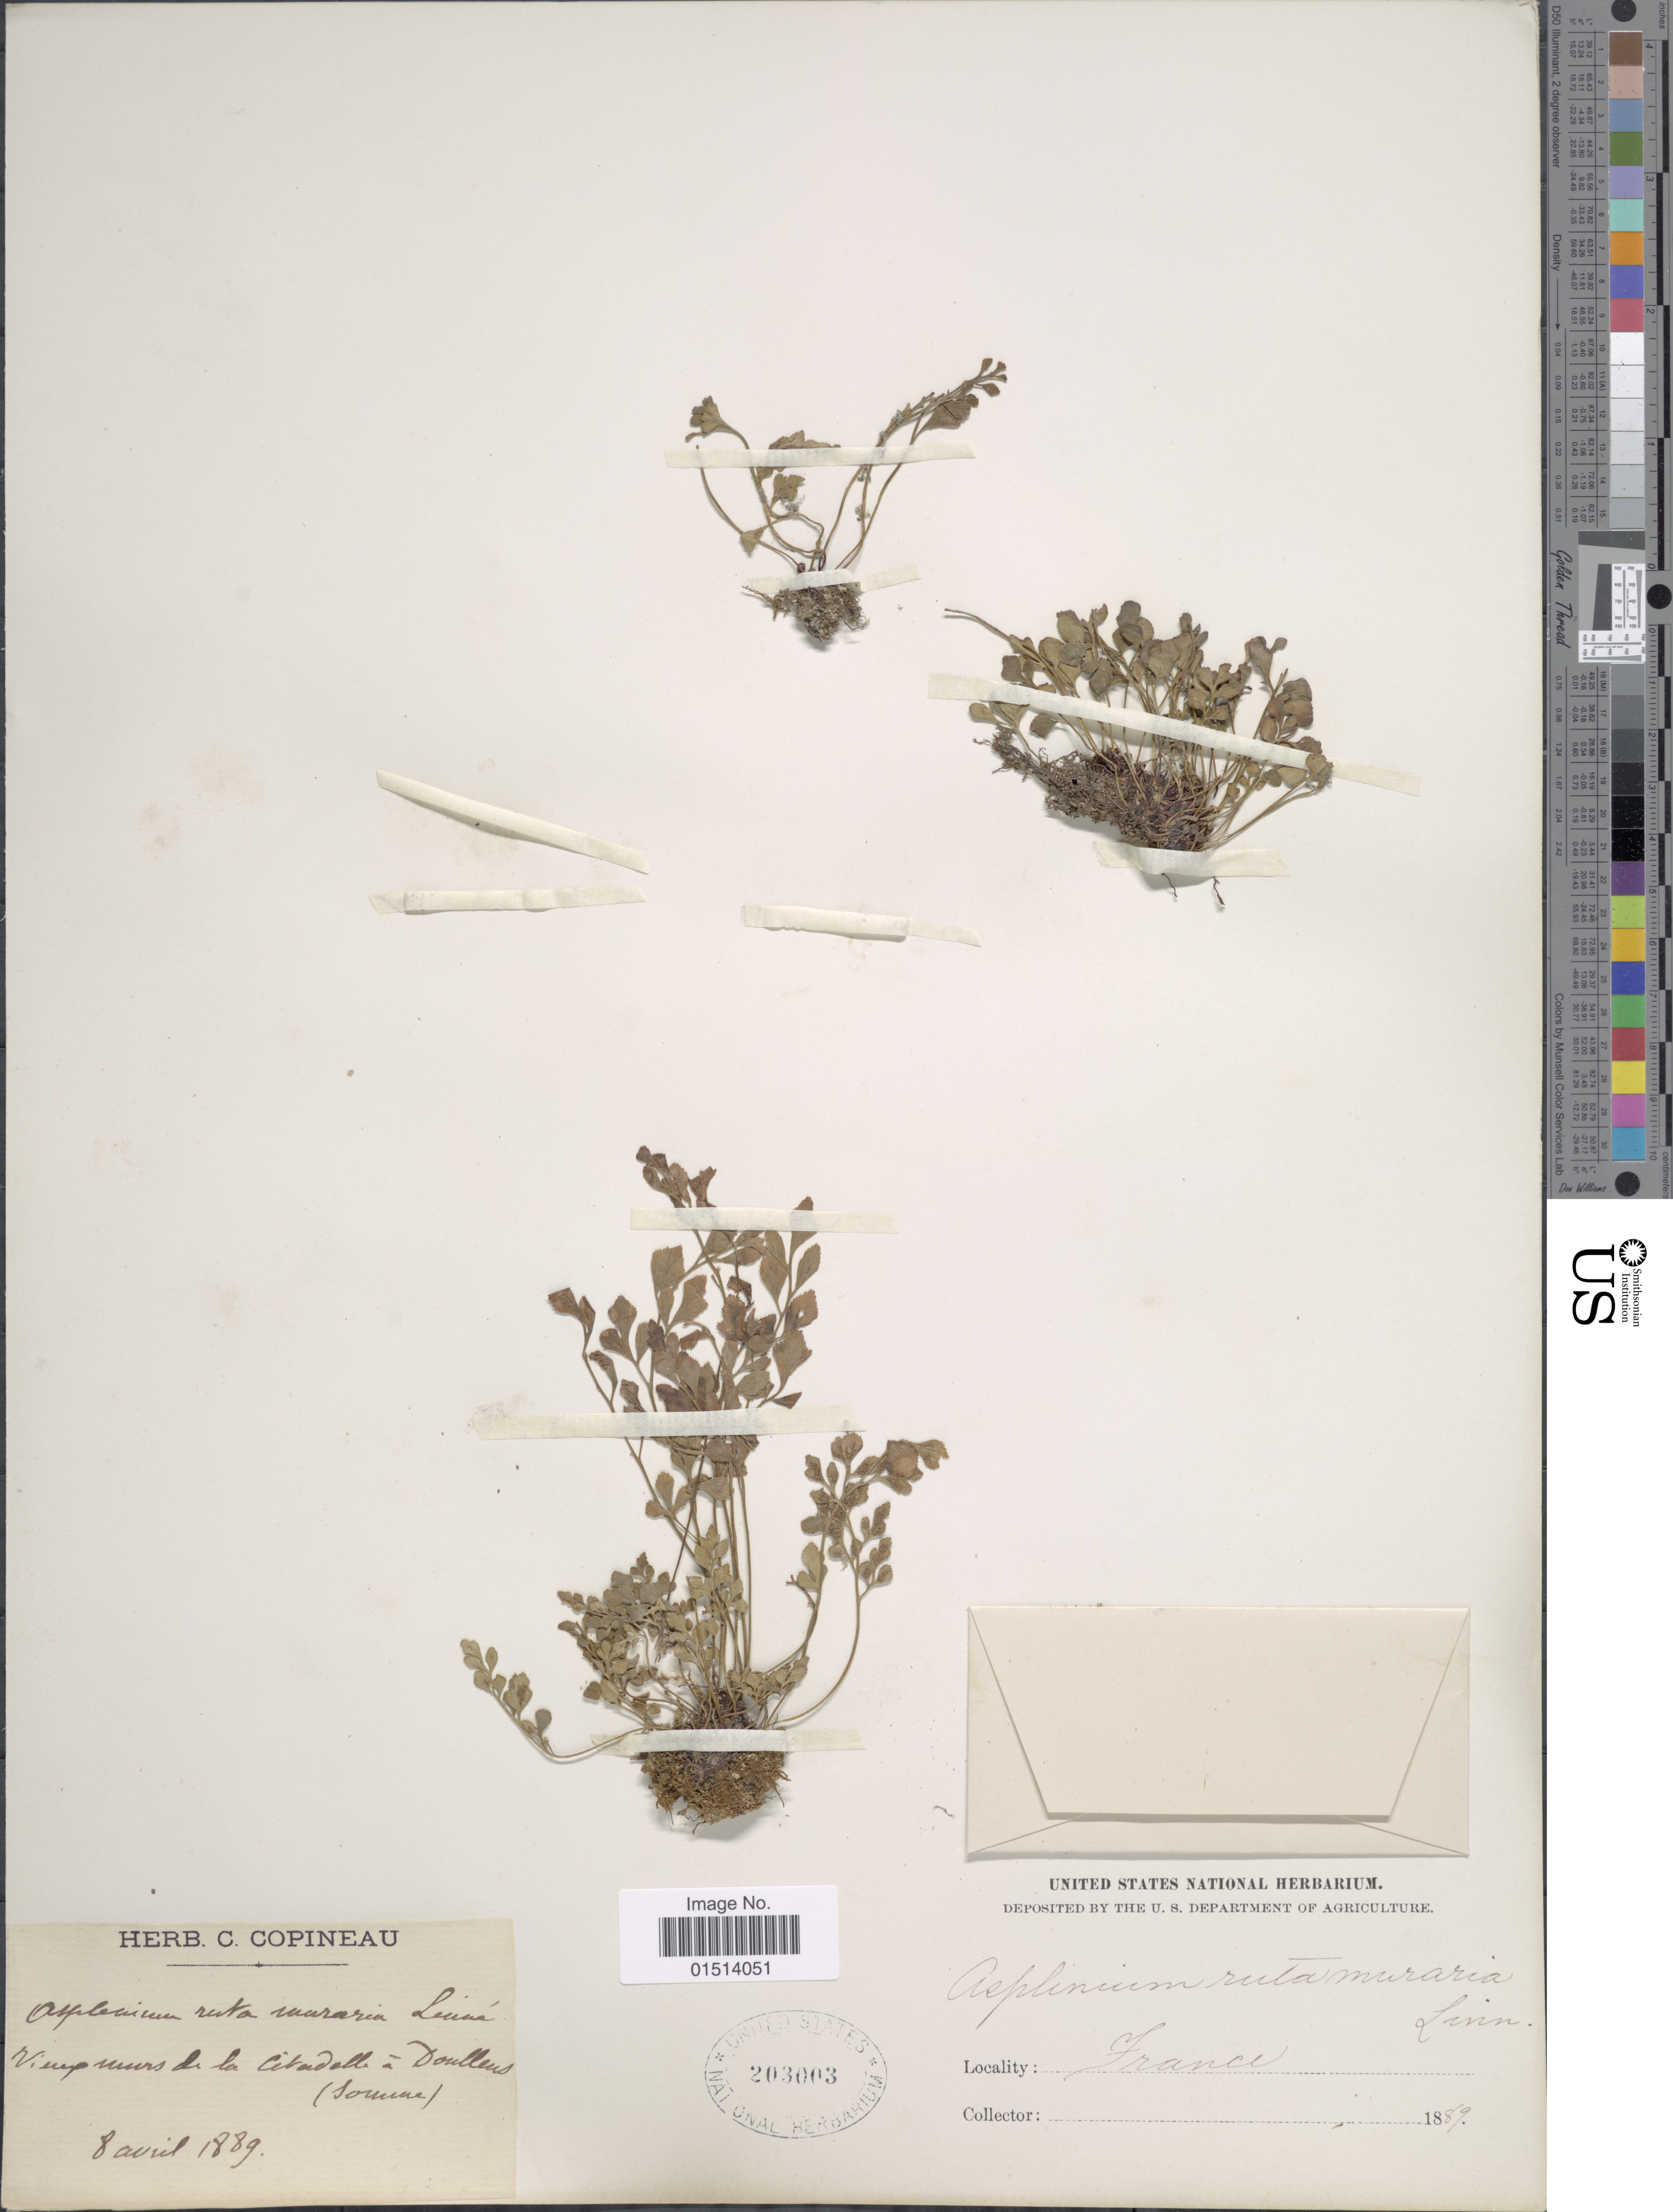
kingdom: Plantae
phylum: Tracheophyta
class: Polypodiopsida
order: Polypodiales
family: Aspleniaceae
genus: Asplenium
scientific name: Asplenium ruta-muraria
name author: L.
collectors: ex herb. C. Copineau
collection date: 1889-04-08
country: France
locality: Vieurp eurs de la Citadella a Doullens (Somene)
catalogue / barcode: US 203003